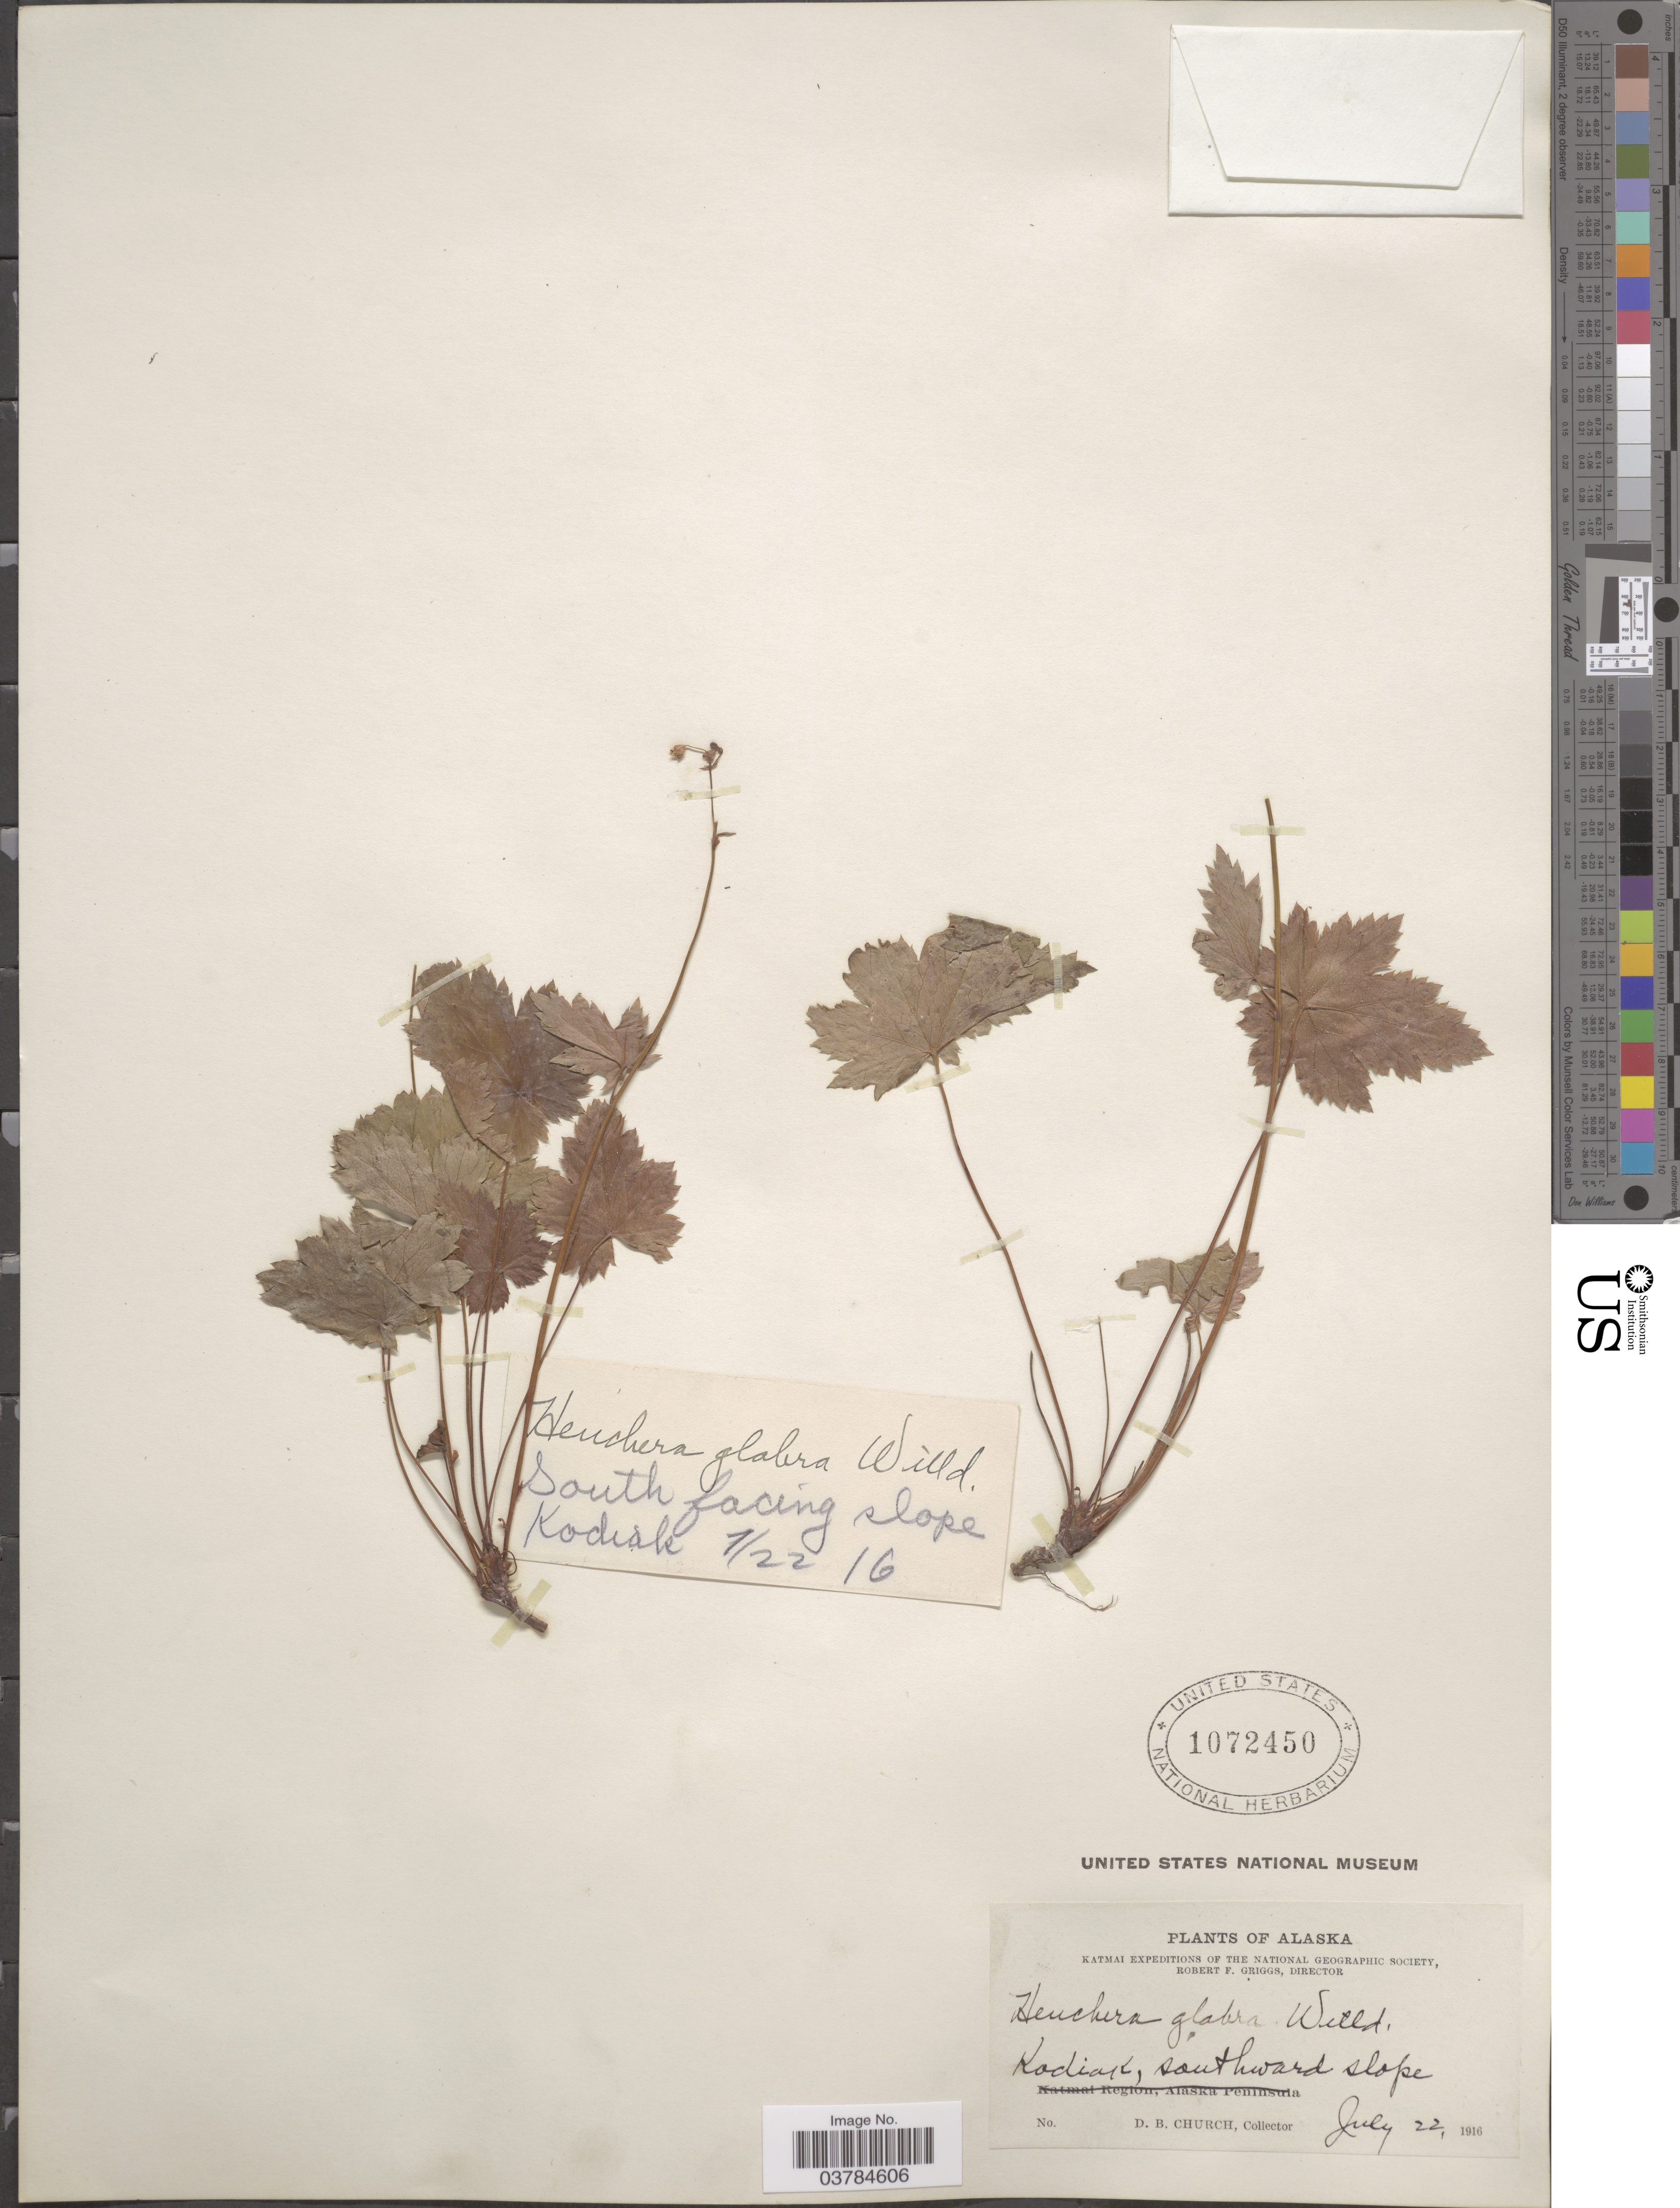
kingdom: Plantae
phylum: Tracheophyta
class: Magnoliopsida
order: Saxifragales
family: Saxifragaceae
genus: Heuchera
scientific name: Heuchera glabra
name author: Willd. ex Roem. & Schult.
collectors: D. Church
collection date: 1916-07-22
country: United States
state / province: Alaska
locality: Katmai Expedition of the National Geographic Society. Kodiak, southward slope.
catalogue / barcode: US 1072450